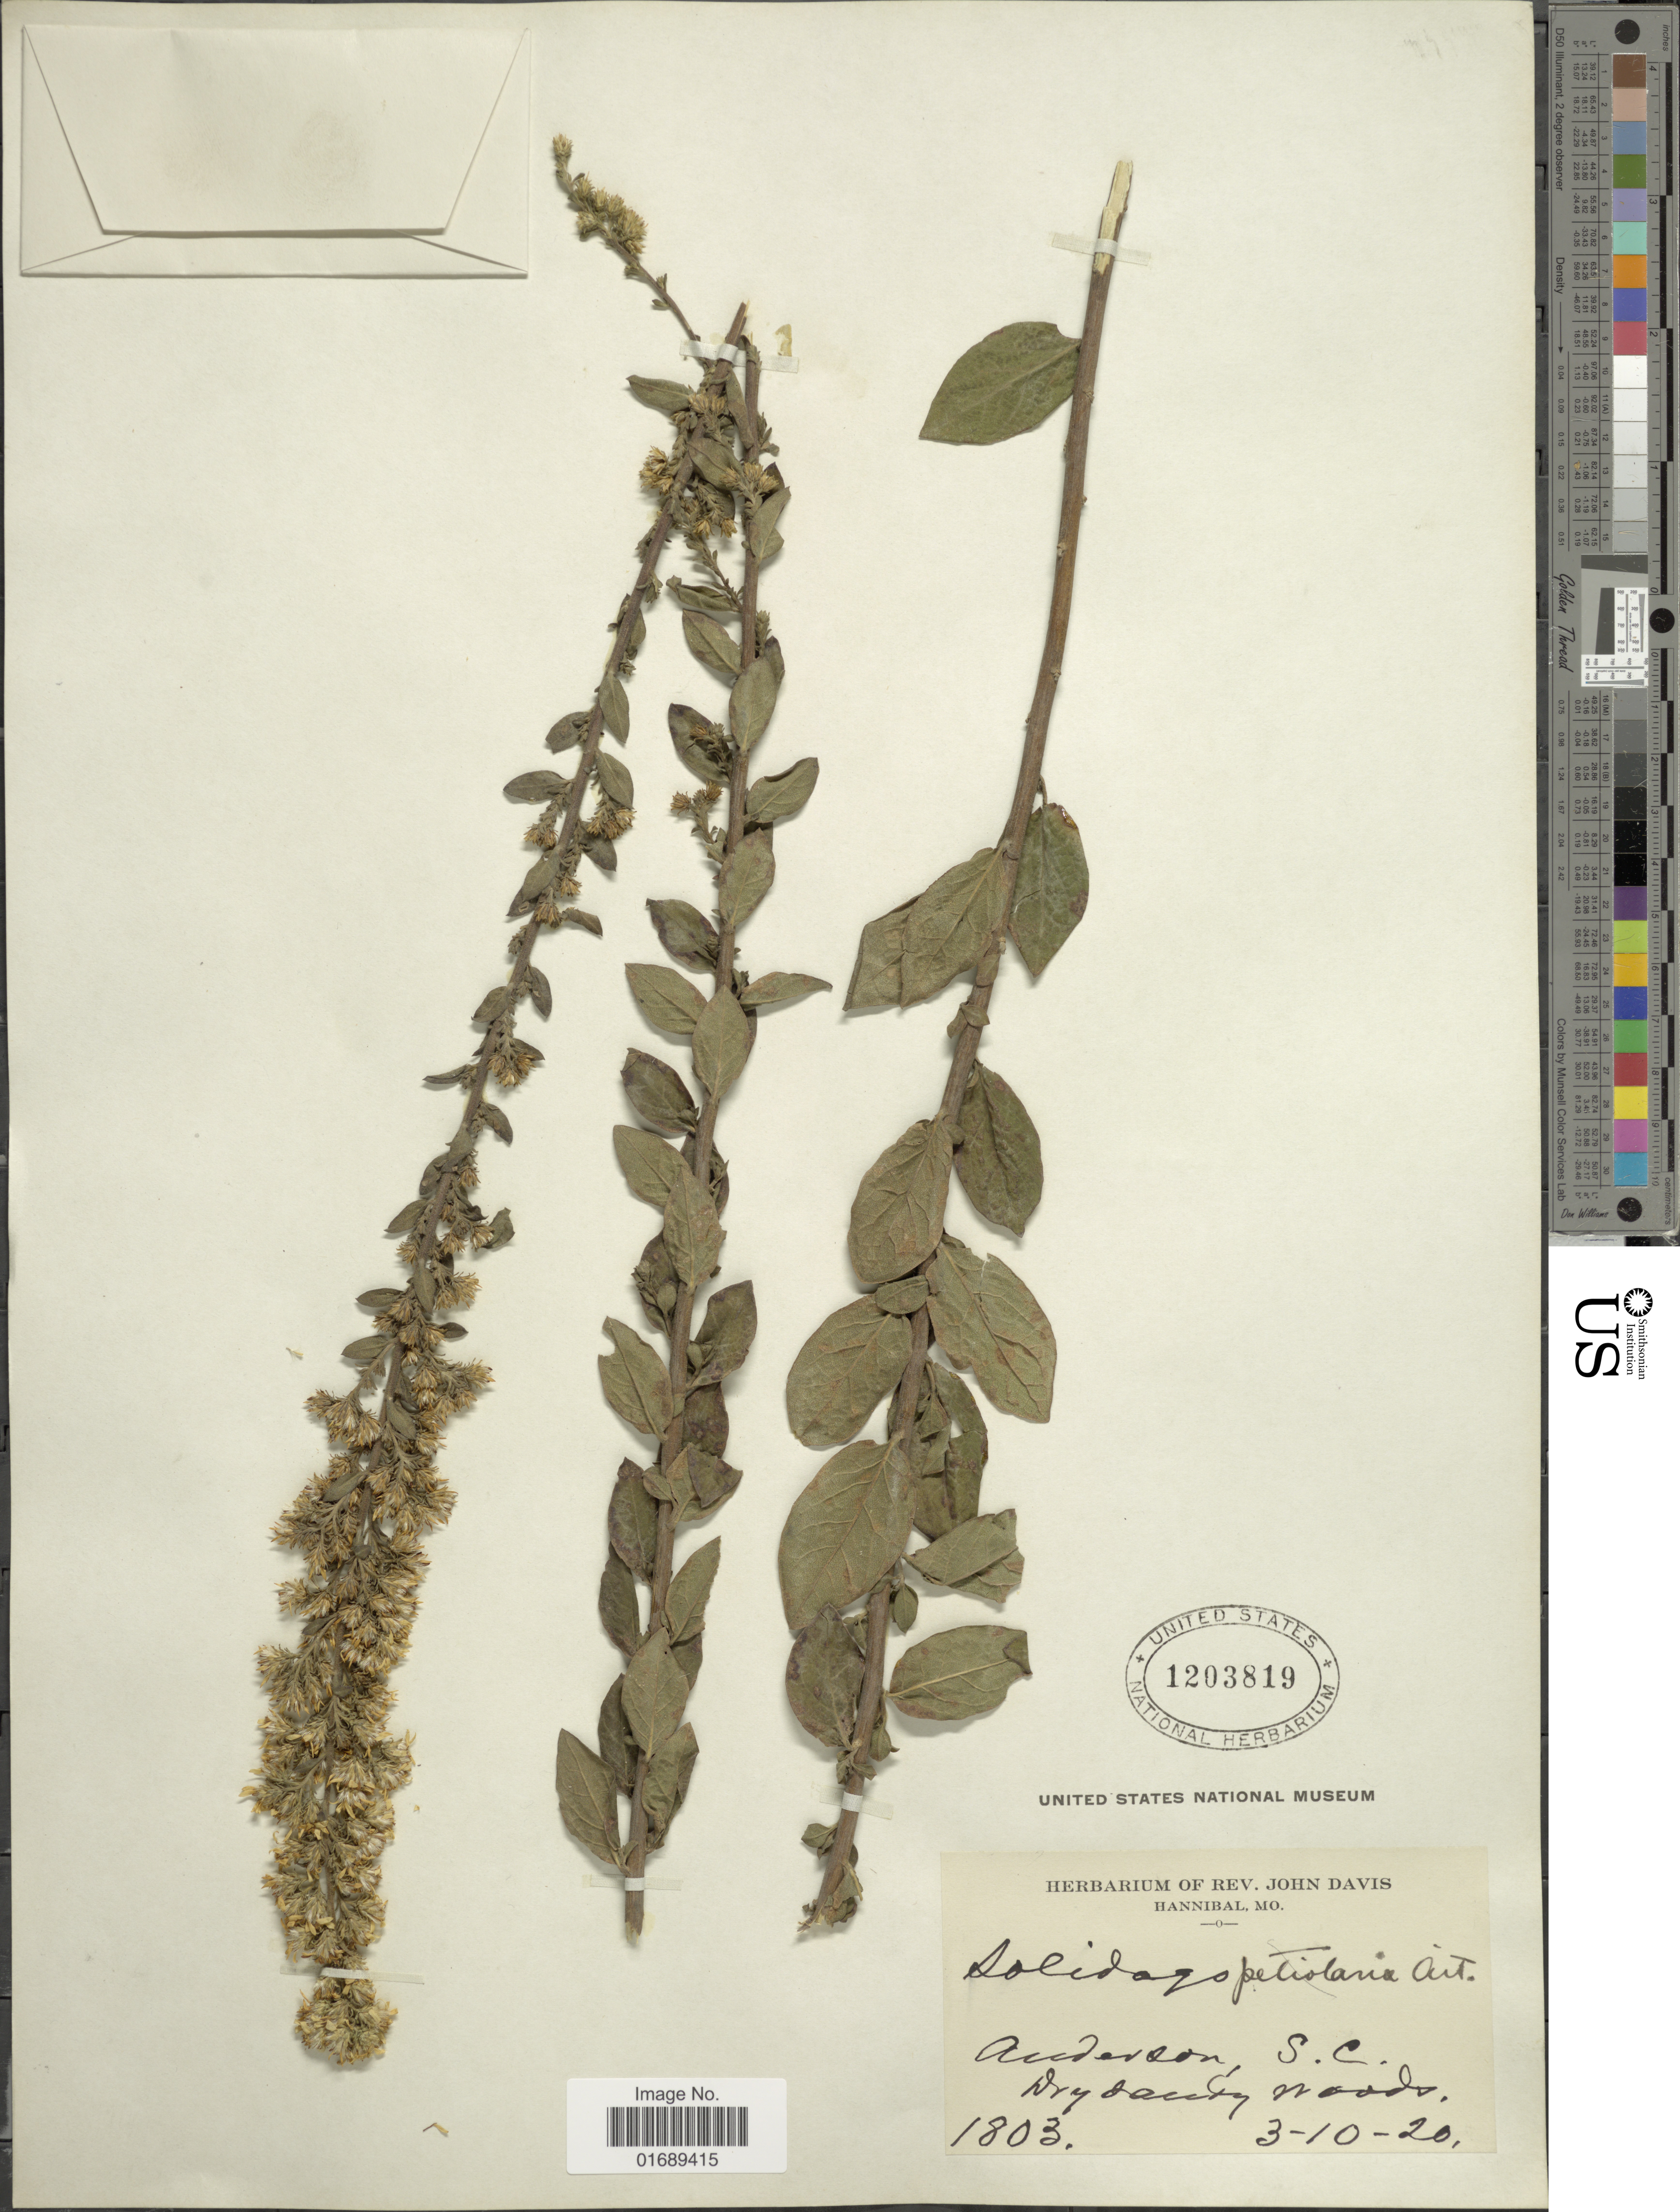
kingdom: Plantae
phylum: Tracheophyta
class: Magnoliopsida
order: Asterales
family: Asteraceae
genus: Solidago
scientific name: Solidago petiolaris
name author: Aiton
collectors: ex herb. Rev. John Davis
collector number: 1803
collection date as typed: Transcribed d/m/y: 10/3/20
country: United States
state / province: South Carolina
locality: Anderson, Dry sandy woods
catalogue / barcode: US 1203819